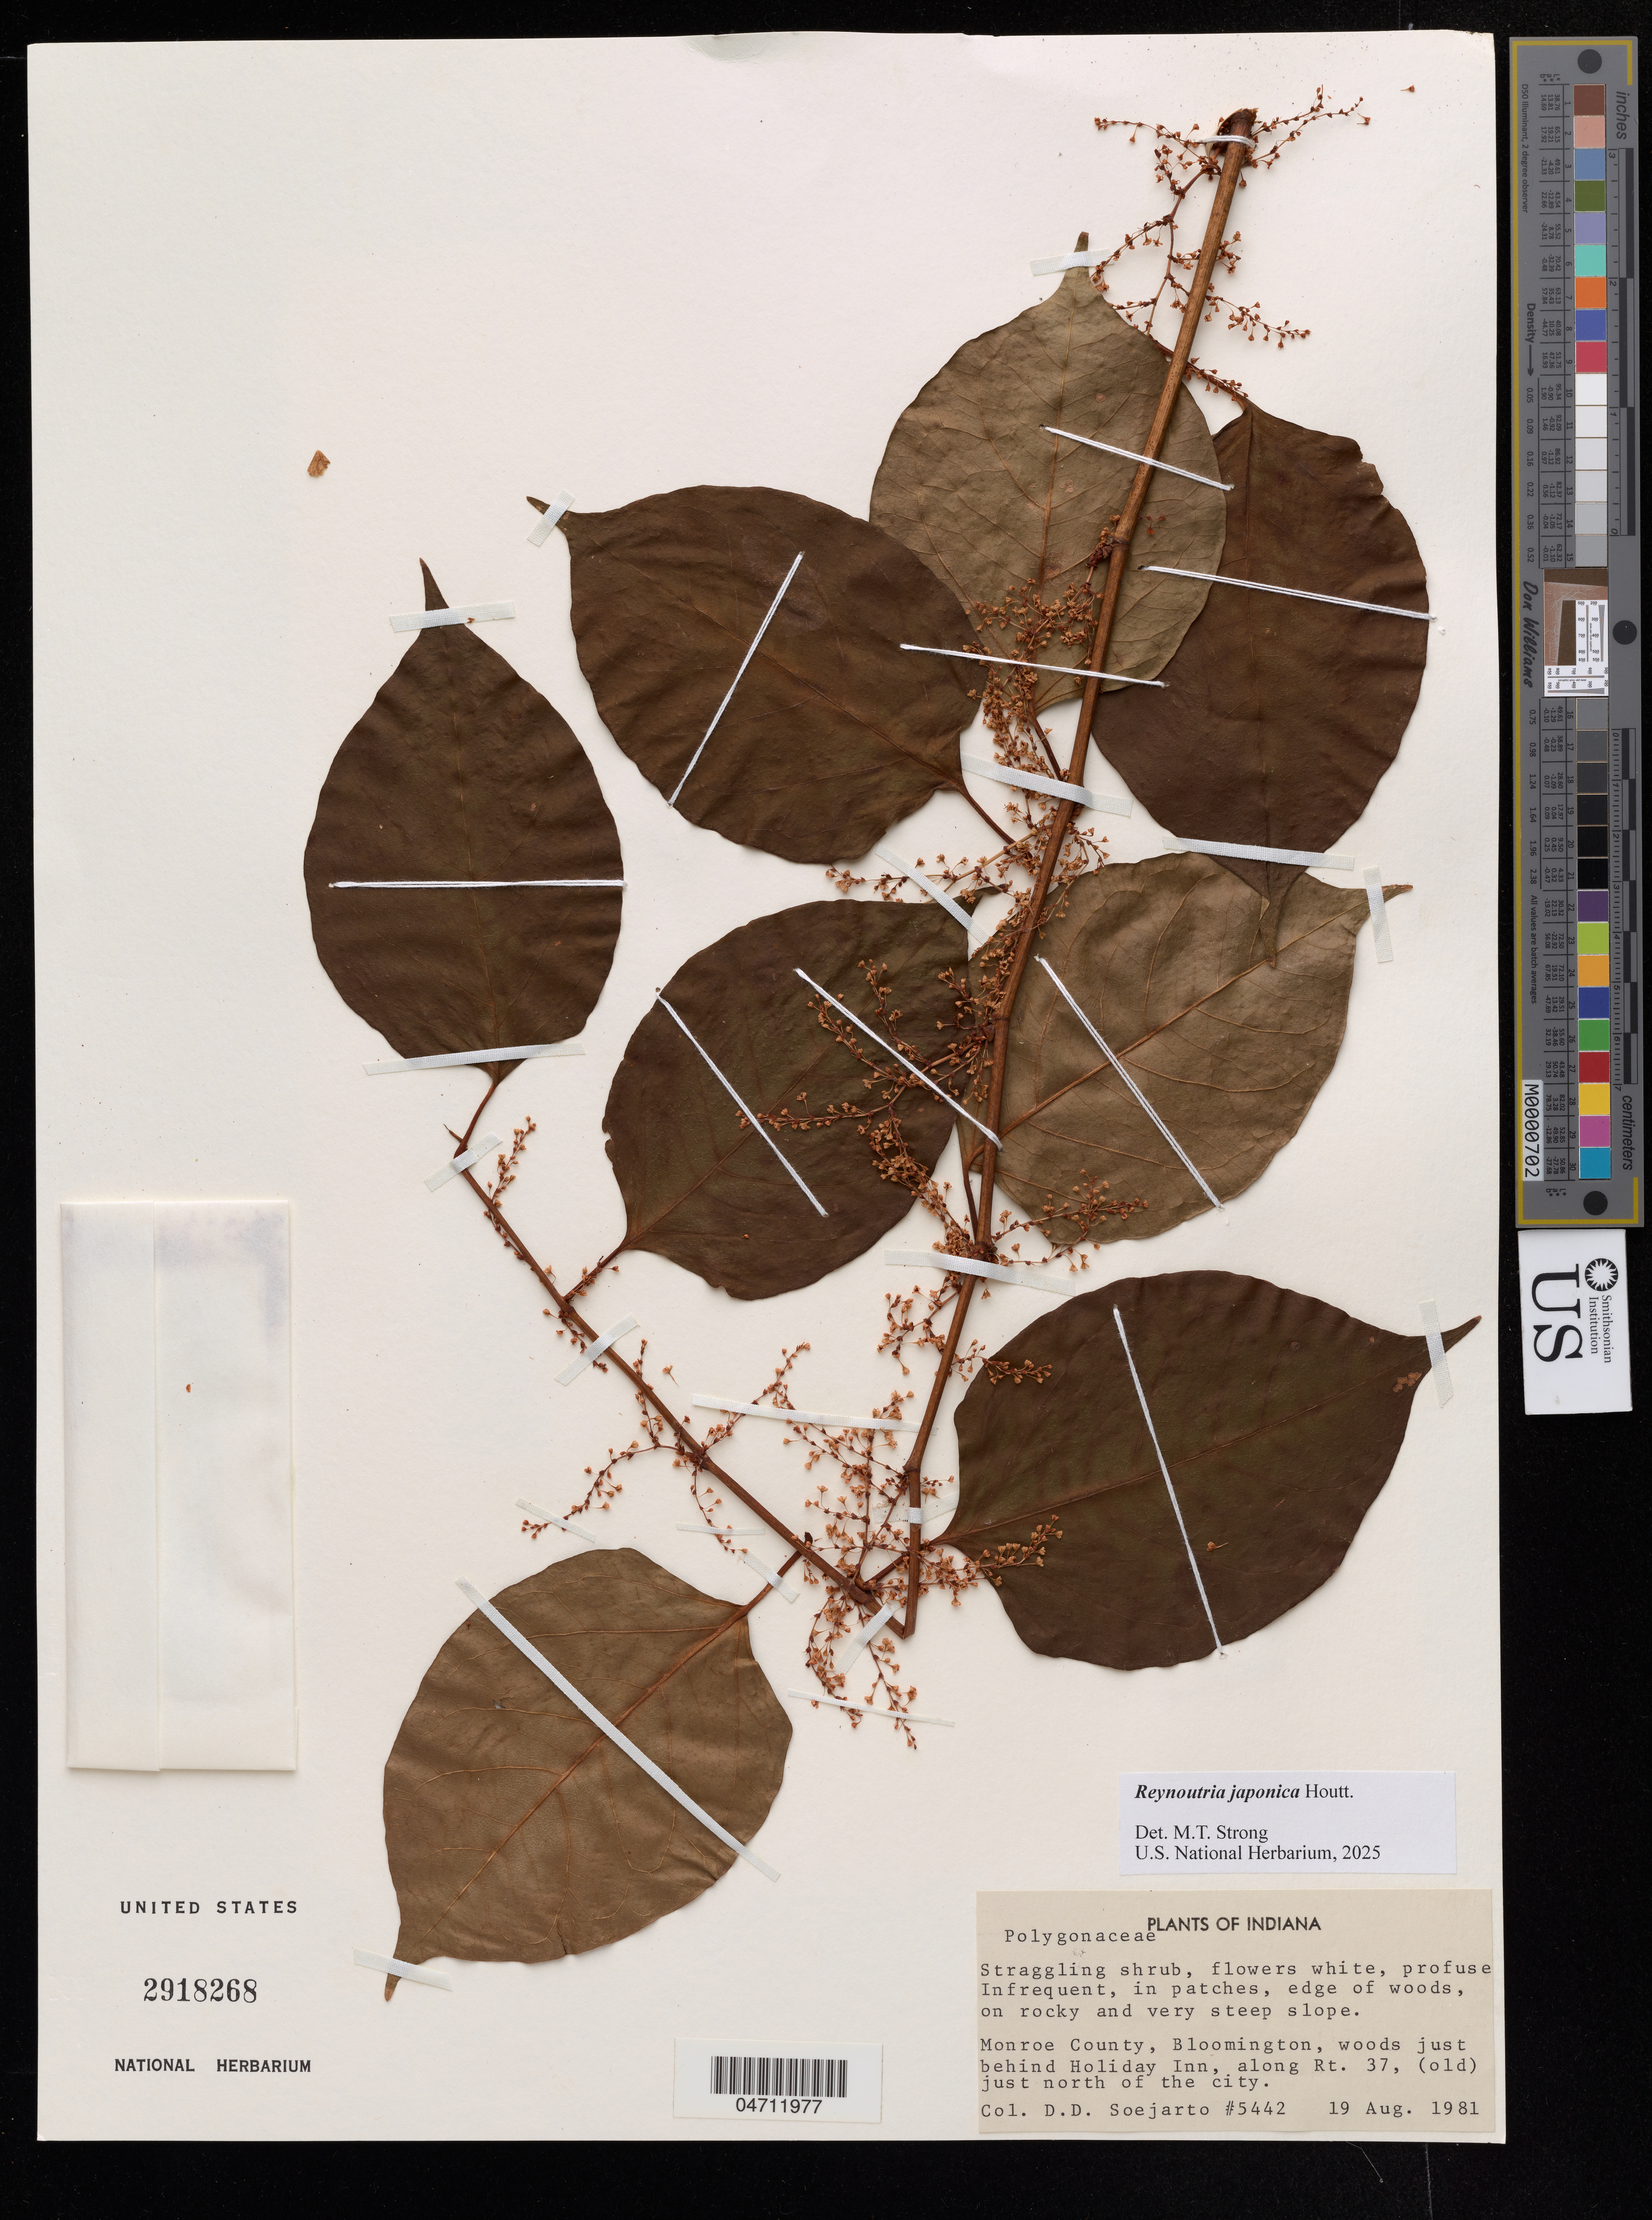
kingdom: Plantae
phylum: Tracheophyta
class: Magnoliopsida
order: Caryophyllales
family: Polygonaceae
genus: Reynoutria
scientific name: Reynoutria japonica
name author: Houtt.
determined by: Strong, M. T., (US), Smithsonian Institution - National Museum of Natural History (UNITED STATES)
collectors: D. D. Soejarto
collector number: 5442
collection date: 1981-08-19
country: United States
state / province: Indiana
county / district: Monroe Co.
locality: Bloomington behind Holiday Inn, along Rt. 37 (old) just N of the city.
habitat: Woods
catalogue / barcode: US 2918268